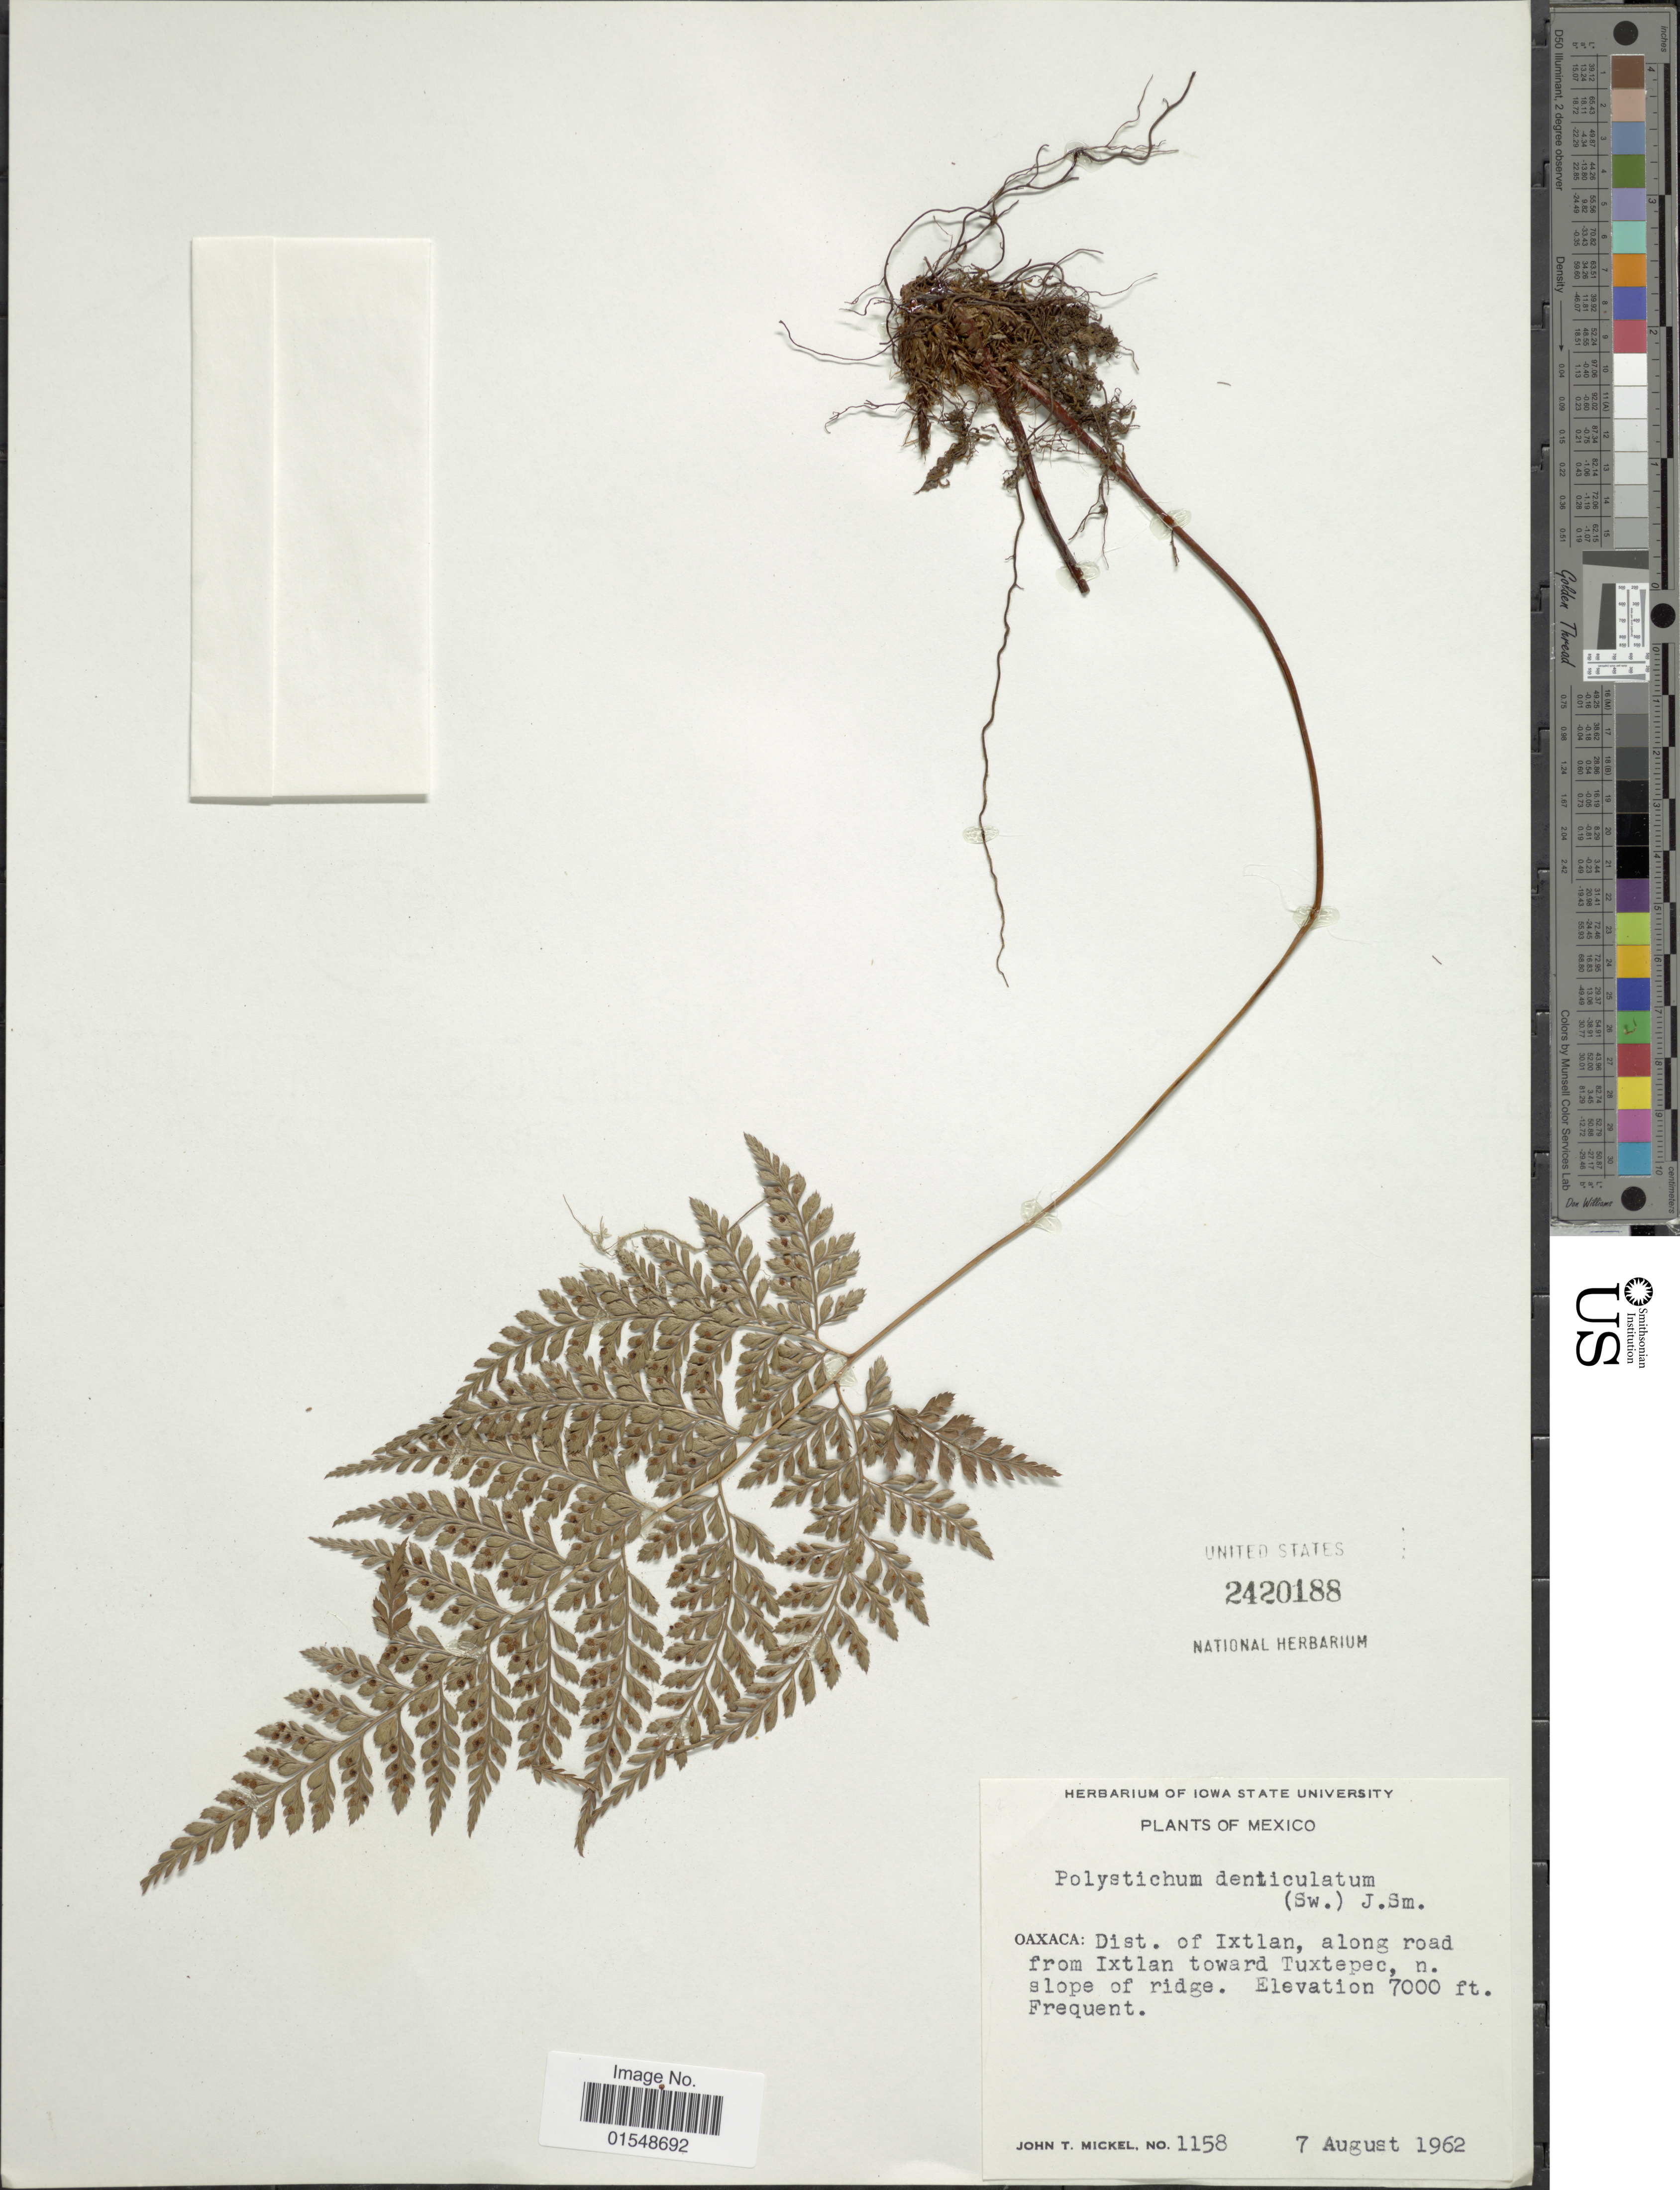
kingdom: Plantae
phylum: Tracheophyta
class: Polypodiopsida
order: Polypodiales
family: Dryopteridaceae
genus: Arachniodes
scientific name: Arachniodes denticulata var. jucunda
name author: (Fée) Lellinger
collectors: J. T. Mickel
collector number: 1158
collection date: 1962-08-07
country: Mexico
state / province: Oaxaca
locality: Dist. of Ixtlan, along road from Ixtlan toward Tuxtepec, n slope of ridge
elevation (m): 2134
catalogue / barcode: US 2420188